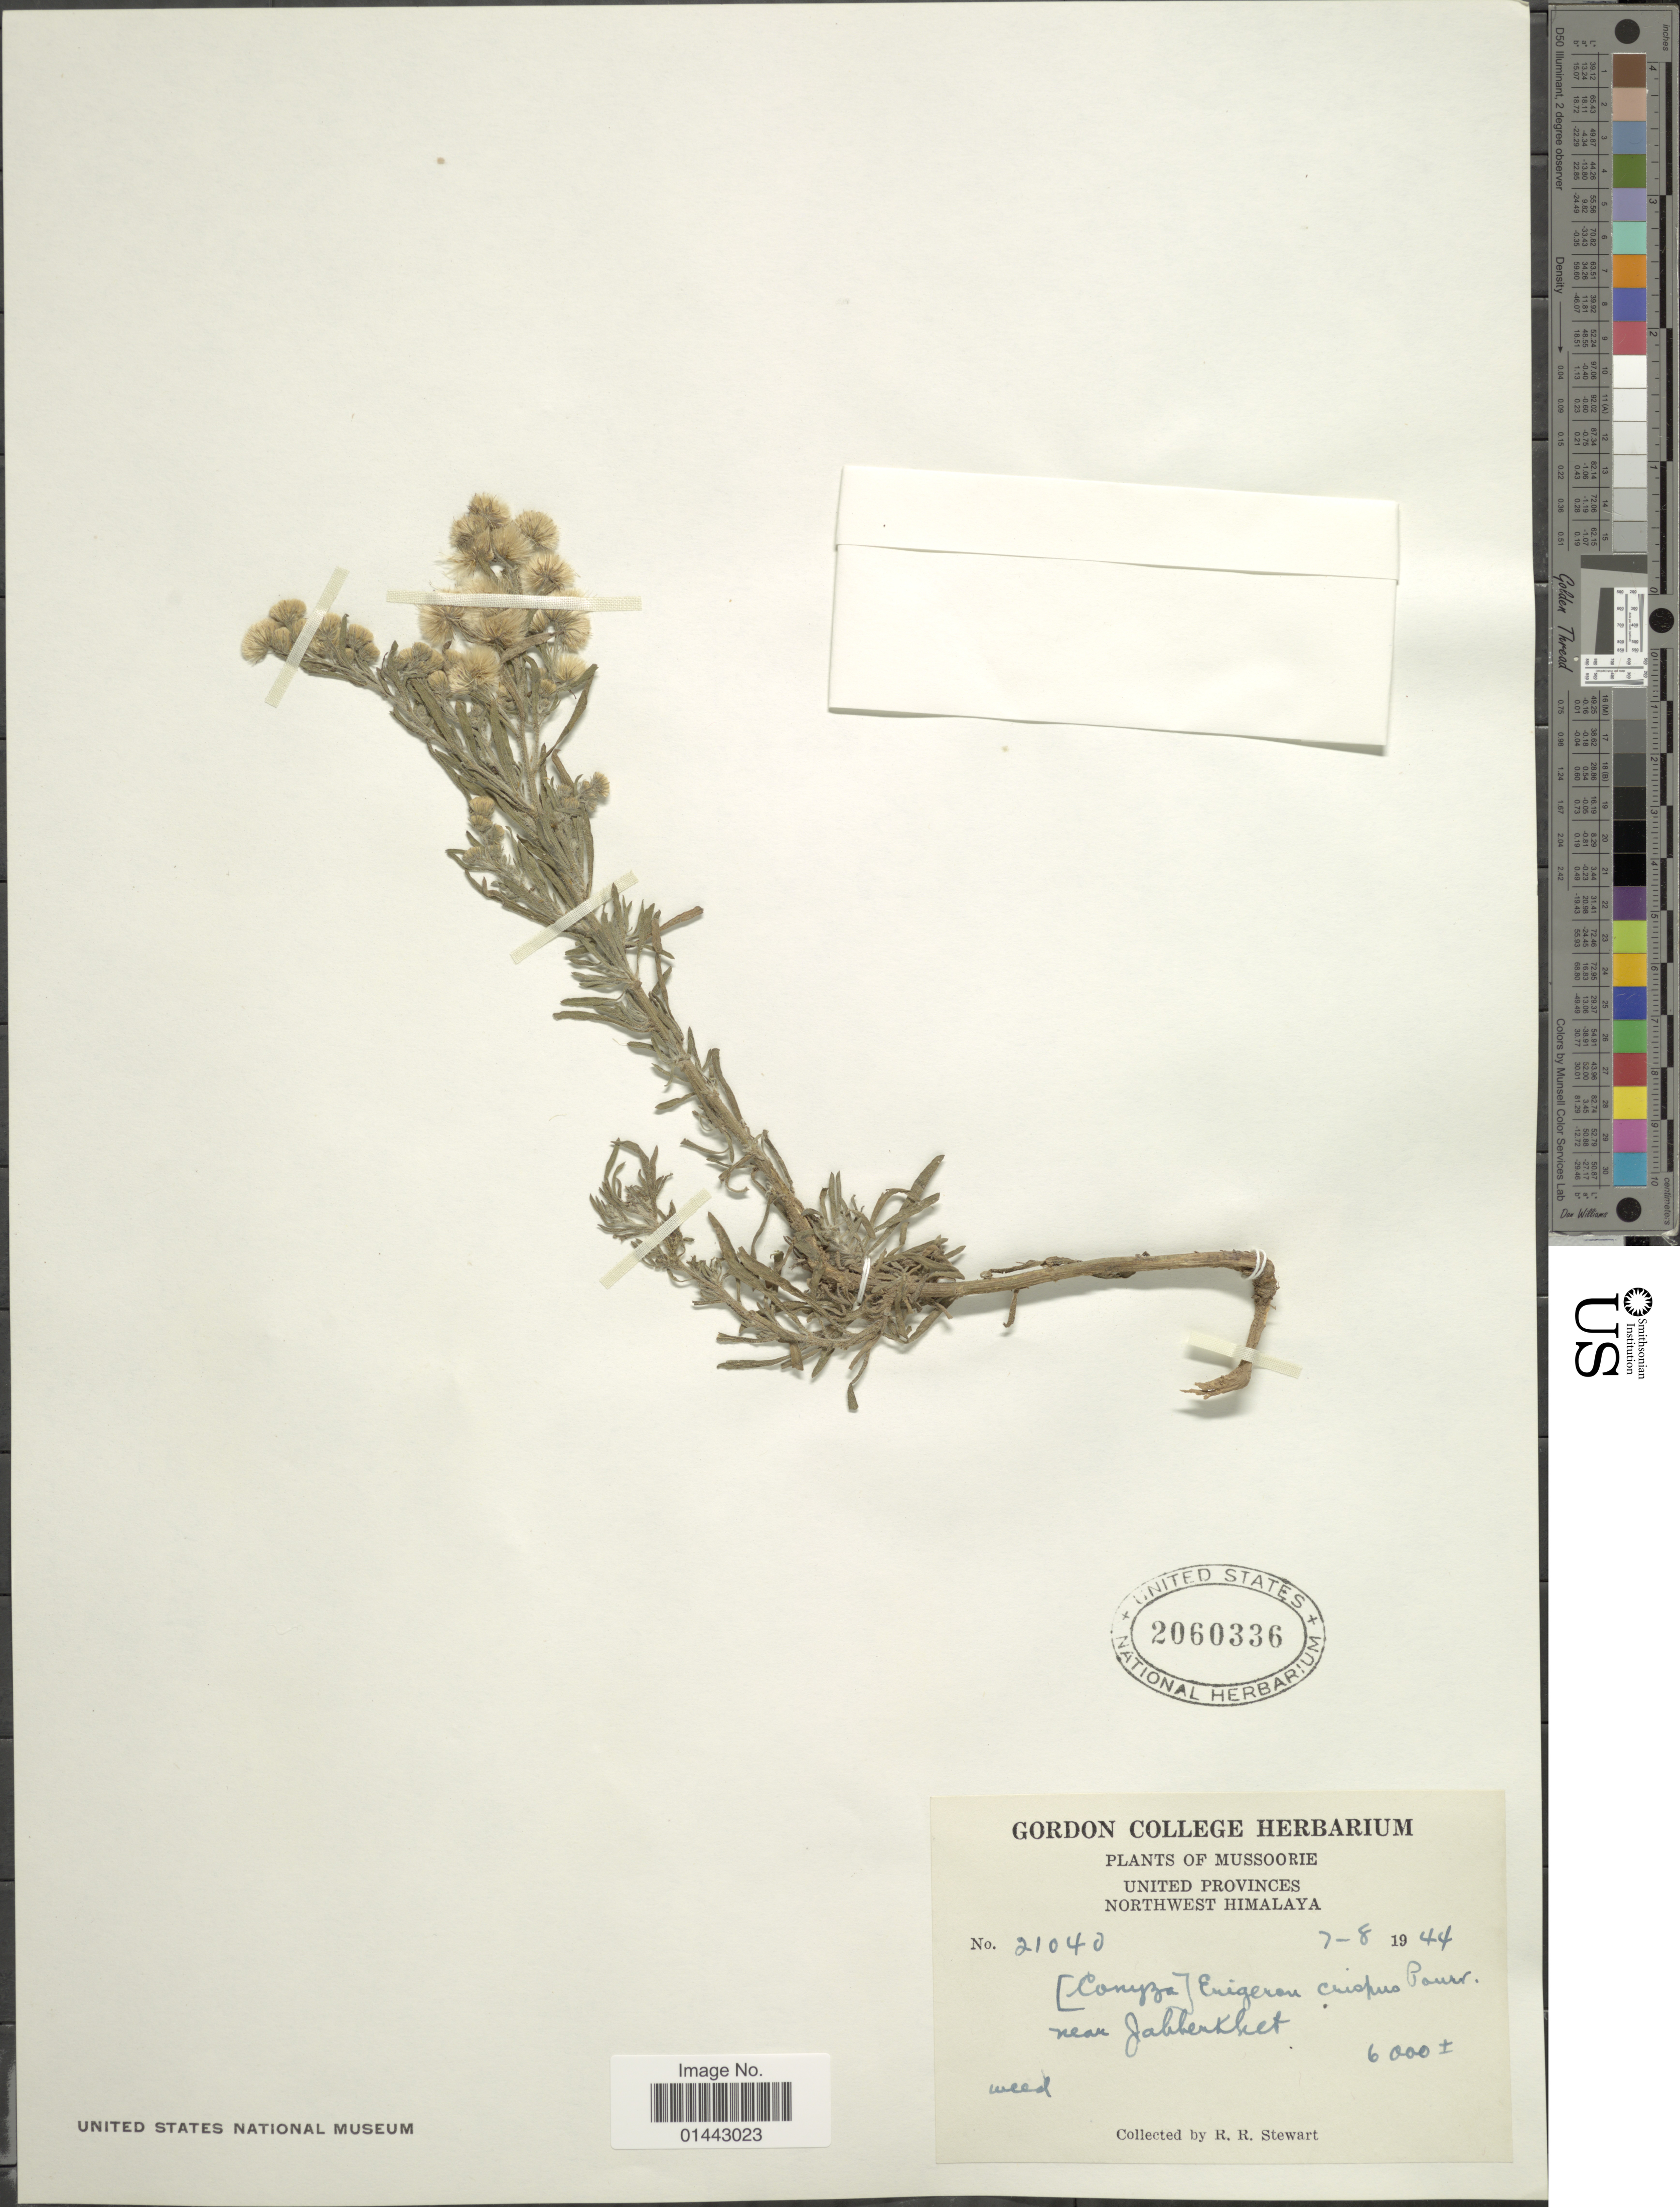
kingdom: Plantae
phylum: Tracheophyta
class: Magnoliopsida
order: Asterales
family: Asteraceae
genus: Erigeron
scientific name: Erigeron crispus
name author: Pourr.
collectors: R. R. Stewart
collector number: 21040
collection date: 1944-08-07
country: India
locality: Mussoorie, United Provinces Northwest Himalaya, near Jabberkhet.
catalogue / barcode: US 2060336